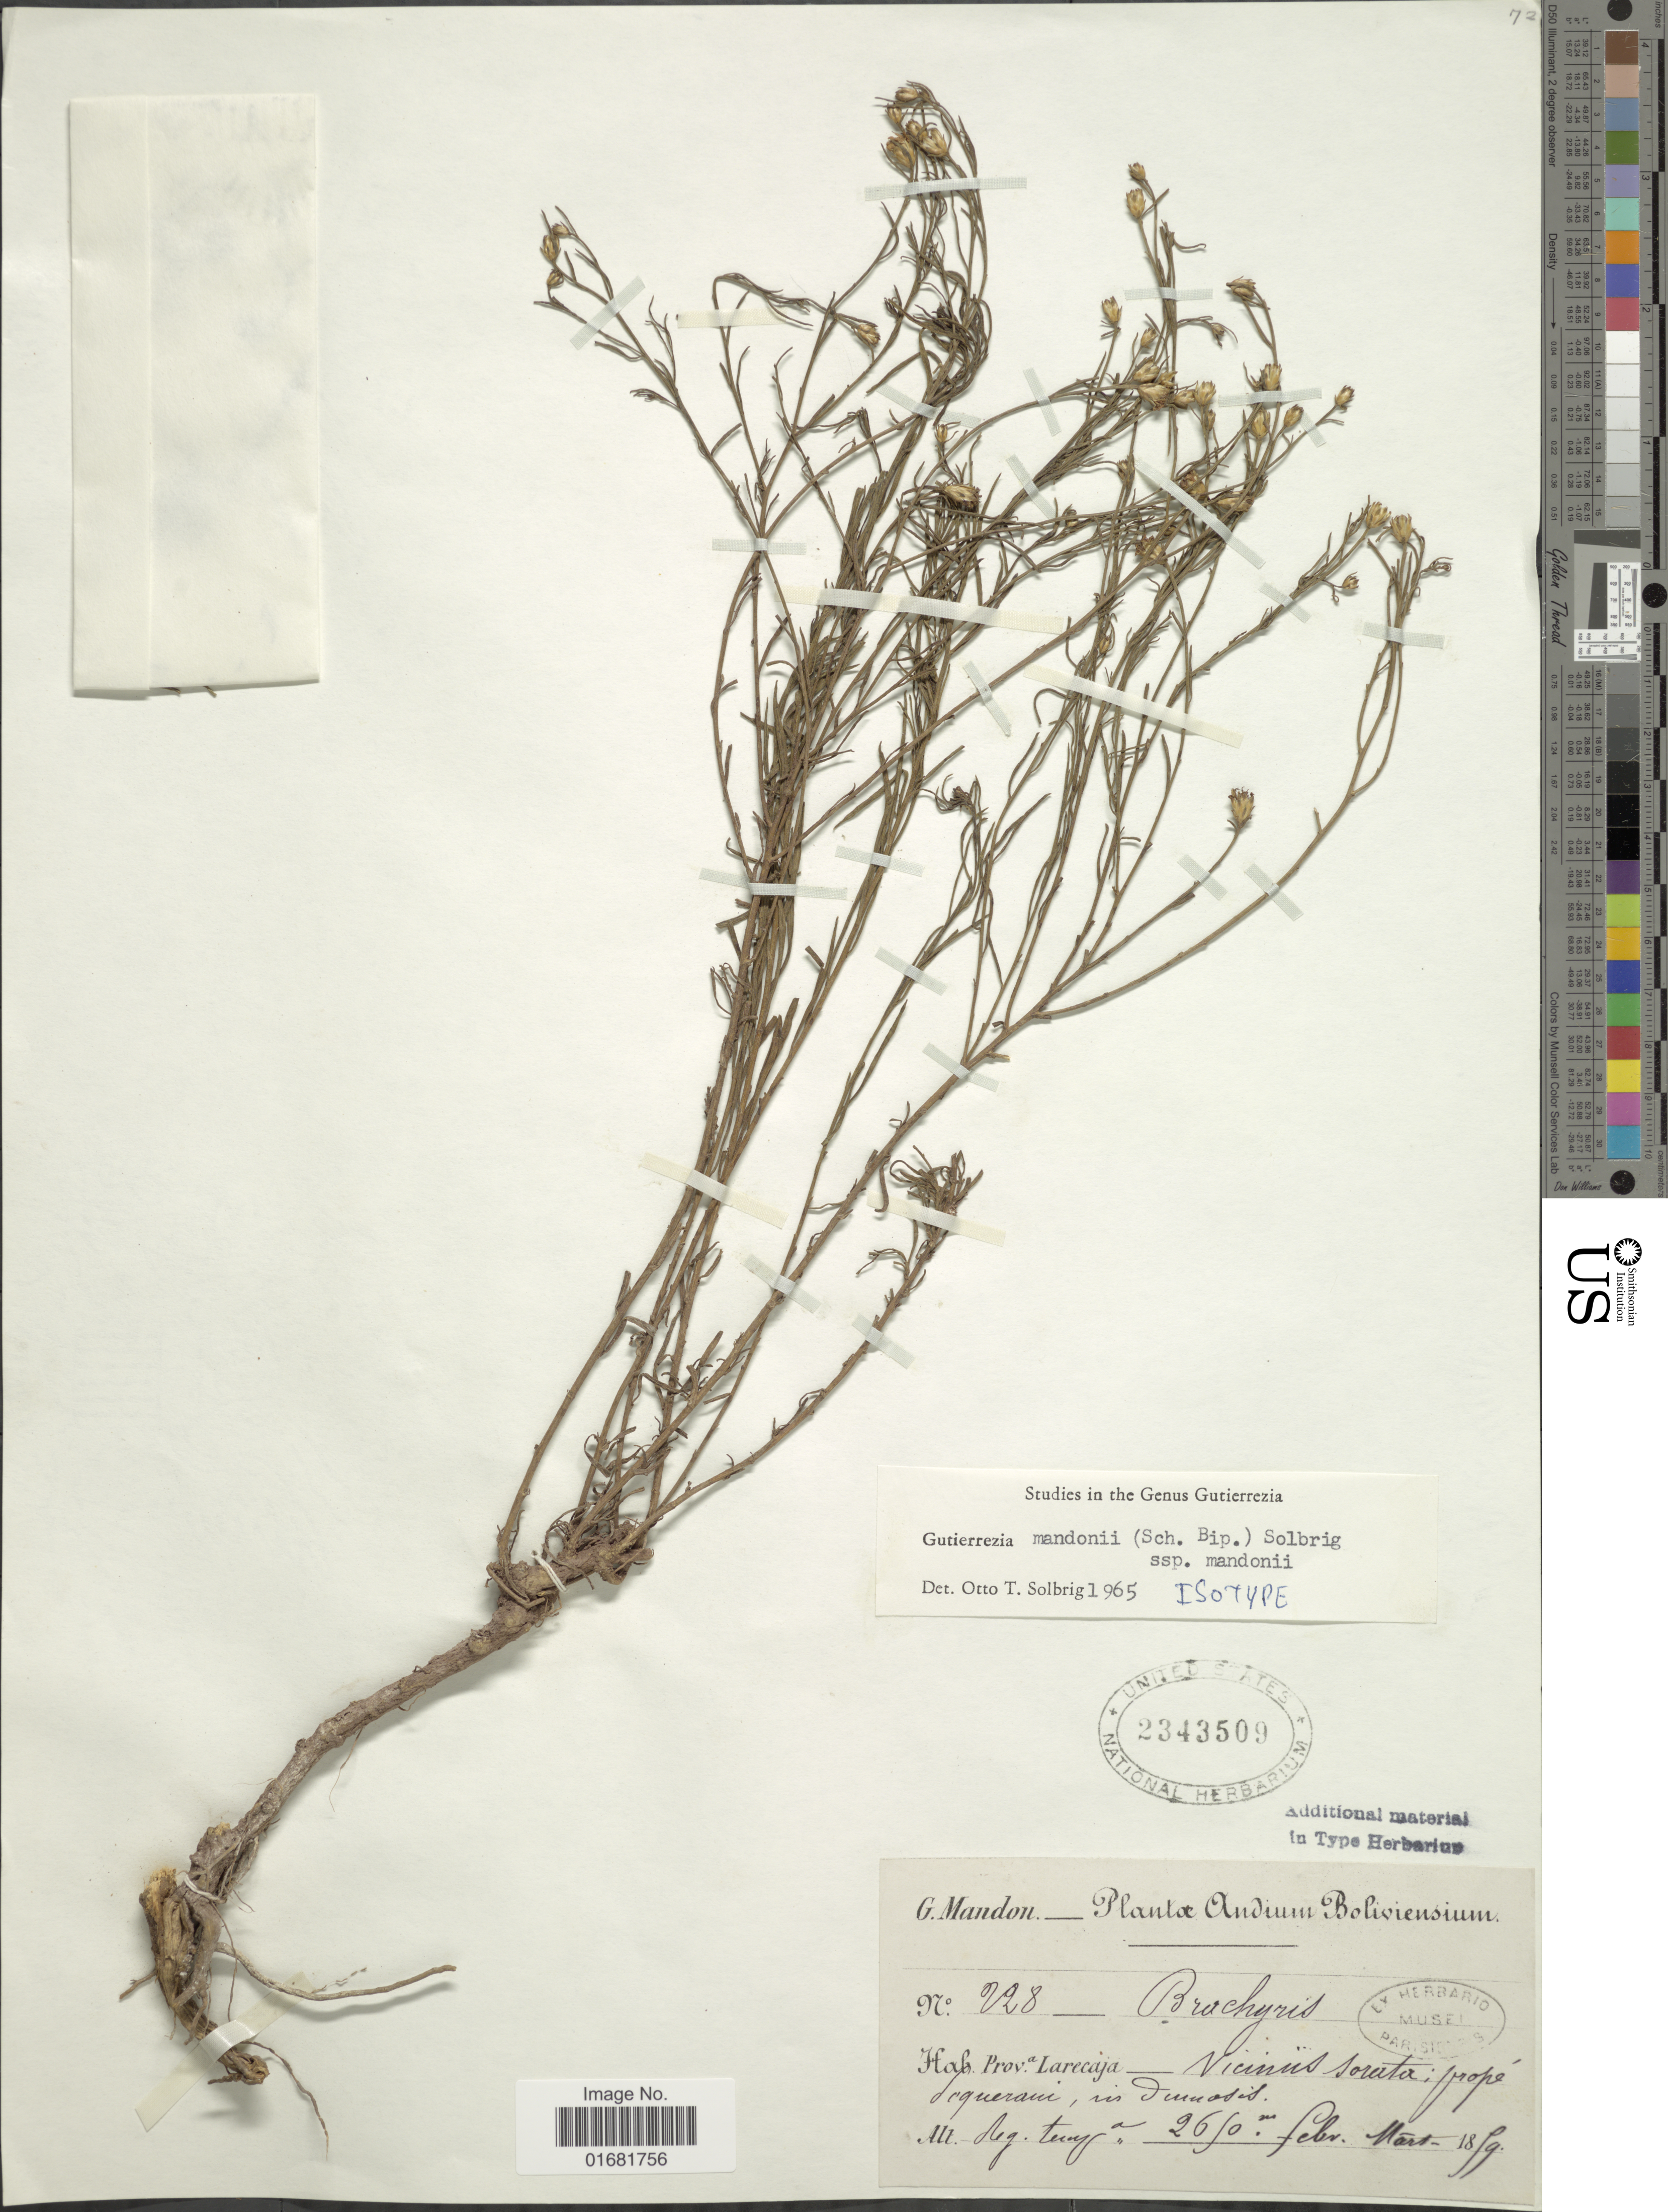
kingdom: Plantae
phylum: Tracheophyta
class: Magnoliopsida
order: Asterales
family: Asteraceae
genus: Gutierrezia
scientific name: Gutierrezia mandonii subsp. mandonii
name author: (Sch. Bip.) Solbrig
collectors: G. Mandon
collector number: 228*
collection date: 1859-02/1859-03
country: Bolivia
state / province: La Páz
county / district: Larecaja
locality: Prov. a Larecaja. Vicinus sorata; propé Poquerani, in Dunosis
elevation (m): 2650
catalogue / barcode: US 2343509